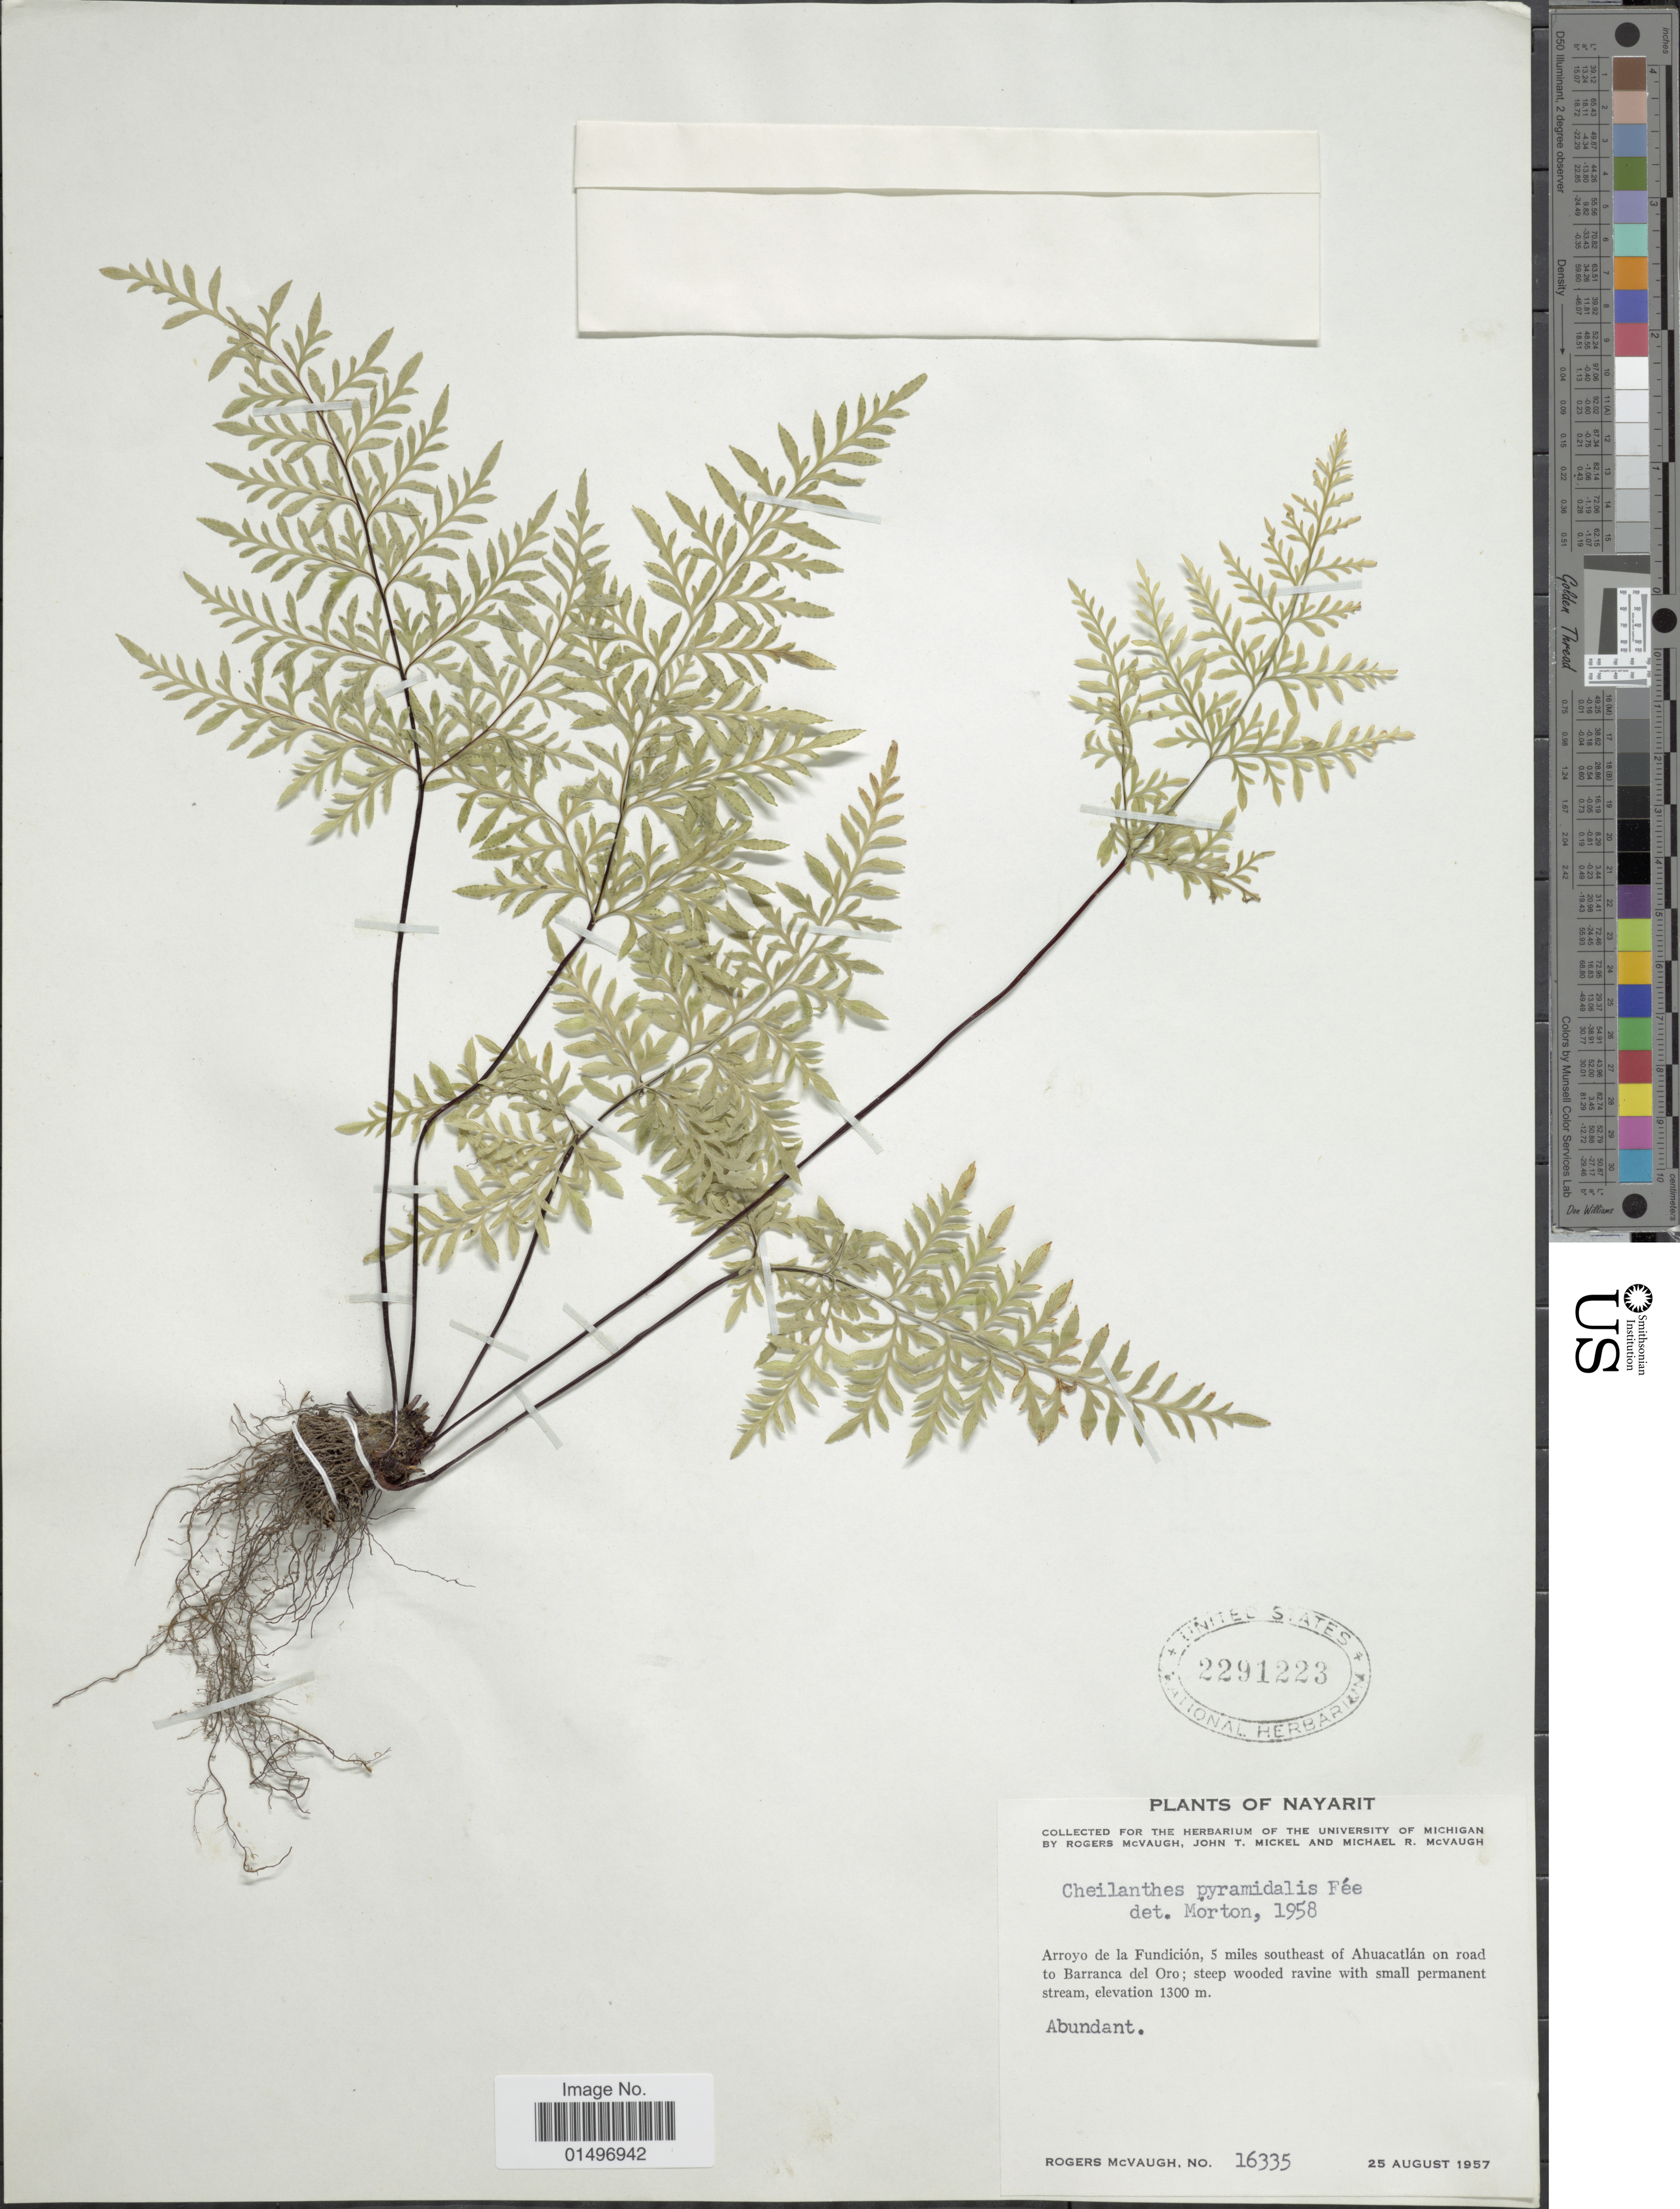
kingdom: Plantae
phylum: Tracheophyta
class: Polypodiopsida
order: Polypodiales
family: Pteridaceae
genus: Gaga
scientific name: Gaga chaerophylla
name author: (Mart. & Ikonn.-Gal.) Fay W. Li & Windham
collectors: R. McVaugh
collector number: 16335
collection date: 1957-08-25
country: Mexico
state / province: Nayarit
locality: Nayarit, Arroyo de la Fundicion, 5 miles southeast of Ahuacatlan on orad to Barranca del Oro.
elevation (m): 1300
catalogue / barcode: US 2291223